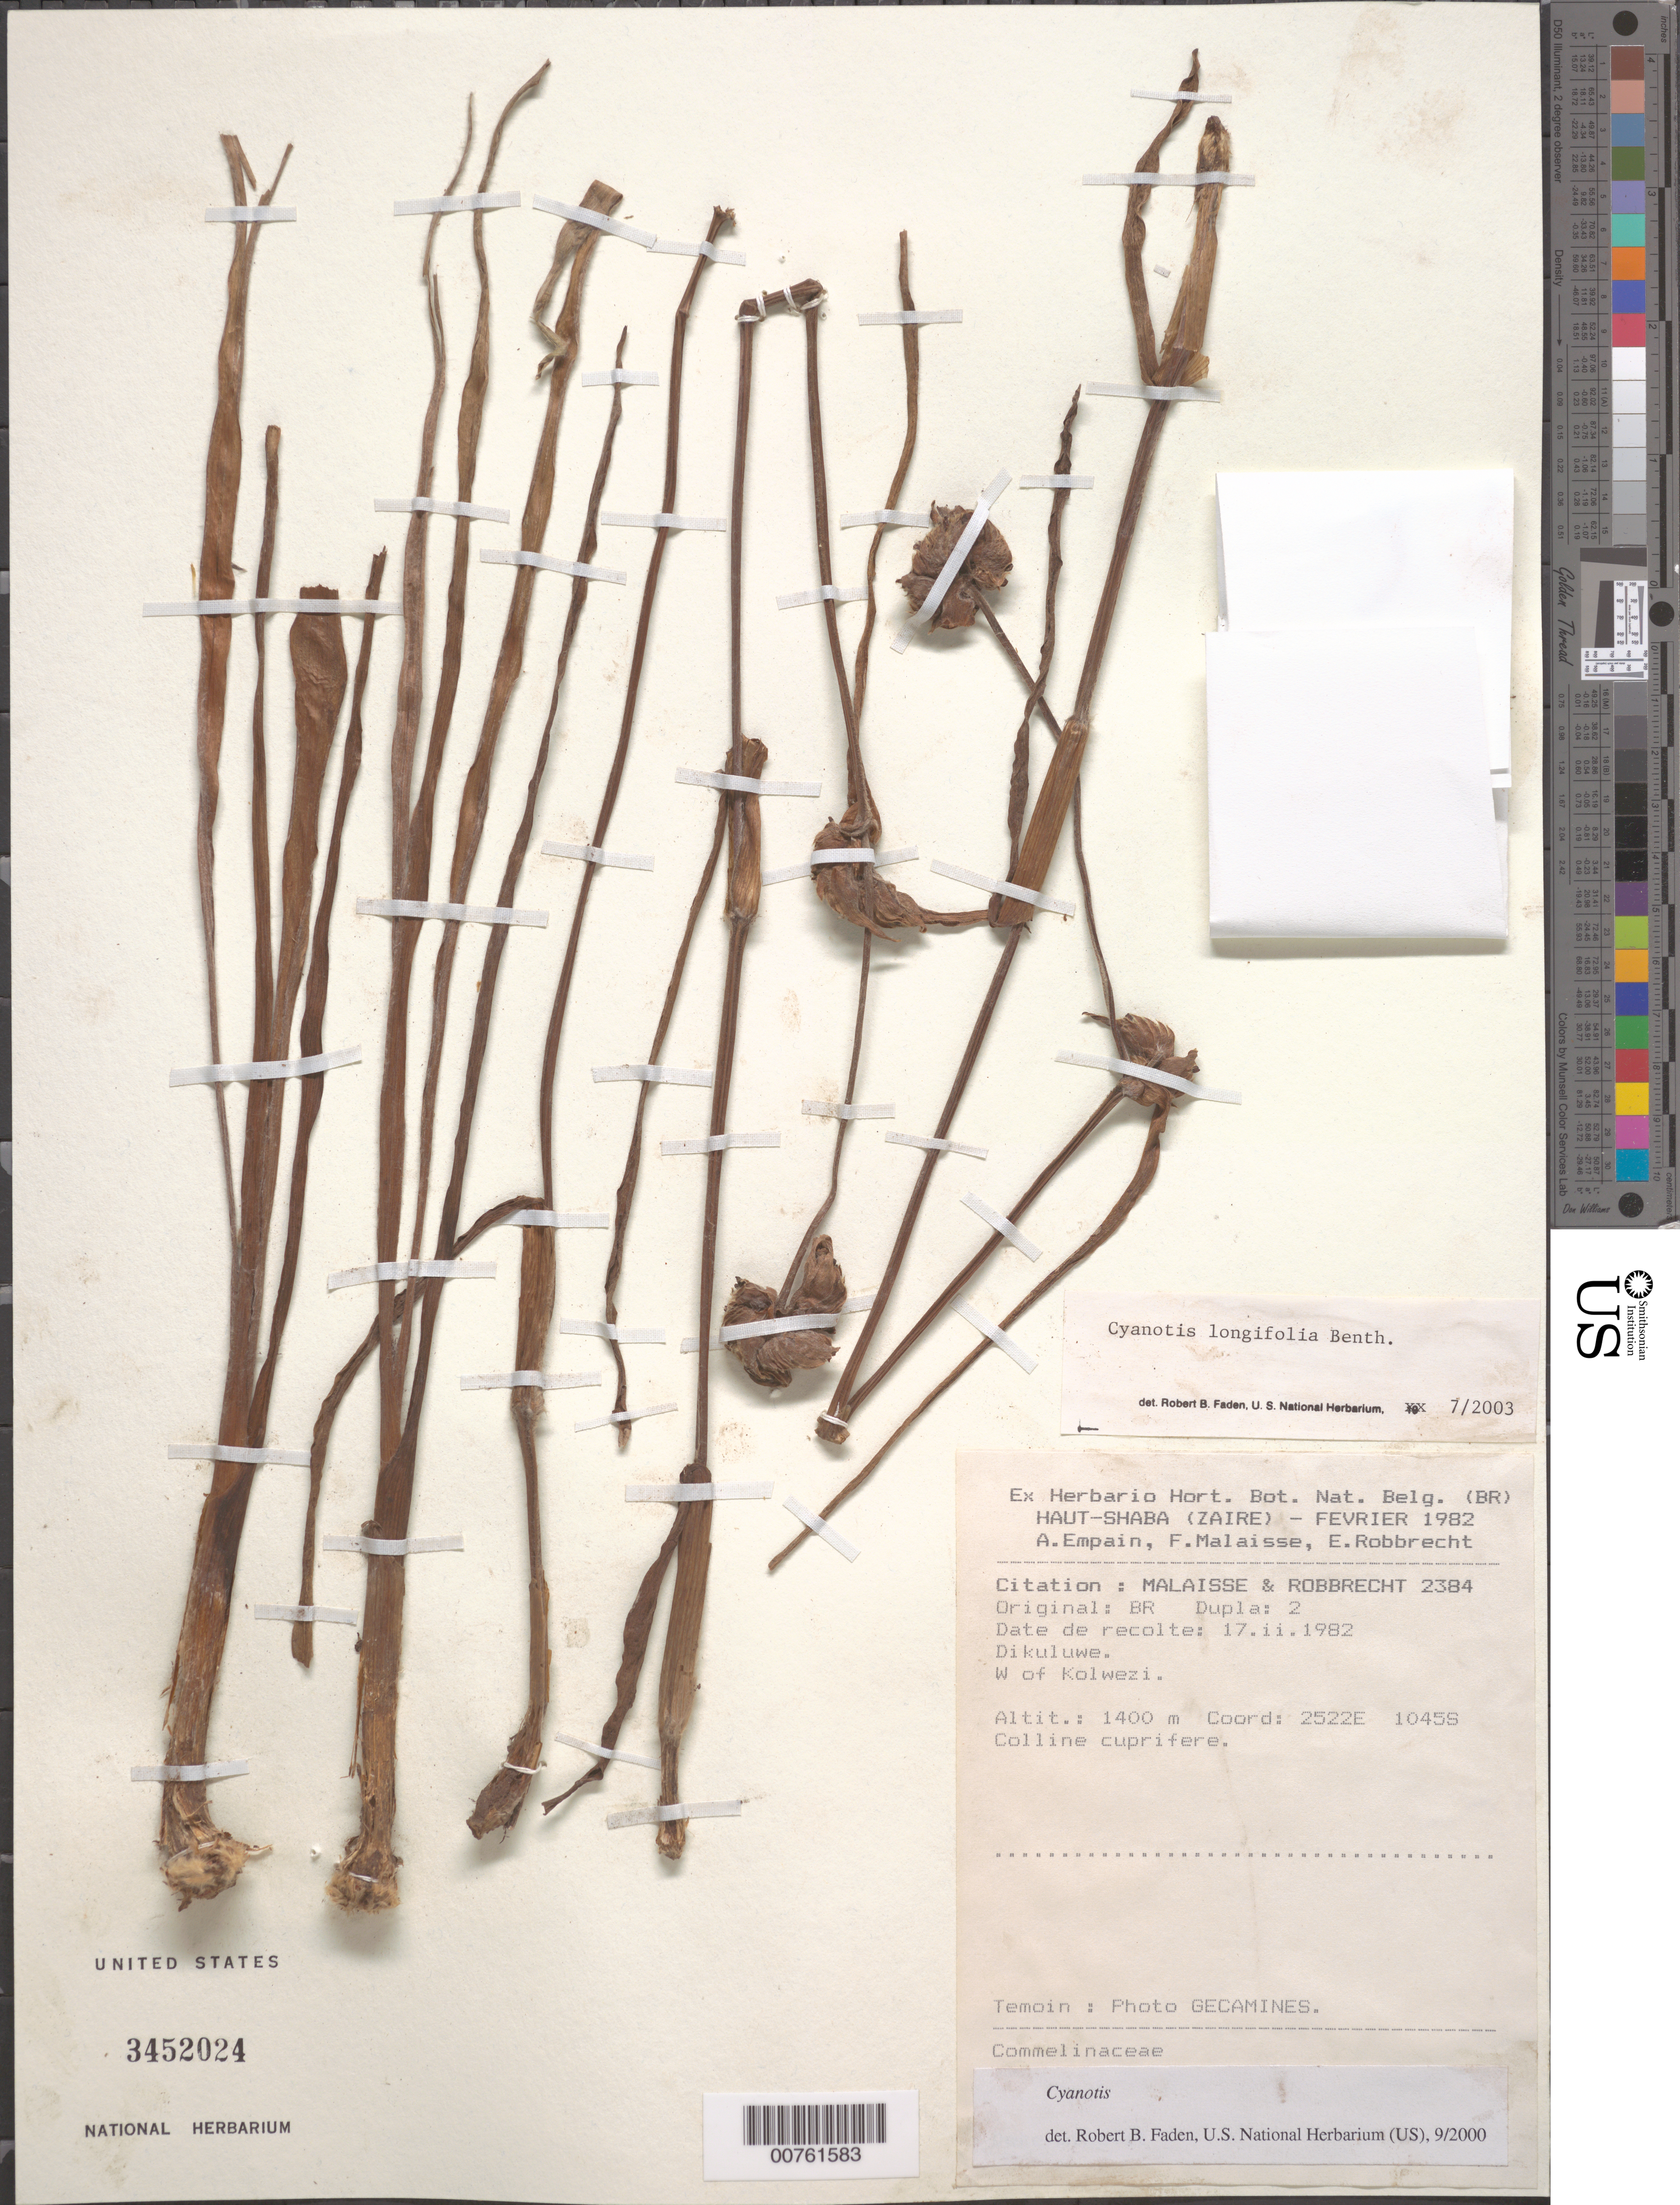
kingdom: Plantae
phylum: Tracheophyta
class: Liliopsida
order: Commelinales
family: Commelinaceae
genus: Cyanotis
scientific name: Cyanotis longifolia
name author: Benth.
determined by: Faden, Robert B., (US), Smithsonian Institution - National Museum of Natural History (UNITED STATES)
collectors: F. Malaisse & E. Robbrecht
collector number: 2384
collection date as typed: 17 Feb 1982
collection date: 1982-02-17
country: Congo, Democratic Republic of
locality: Dikuluwe. W of Kolwezi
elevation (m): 1400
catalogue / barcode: US 3452024